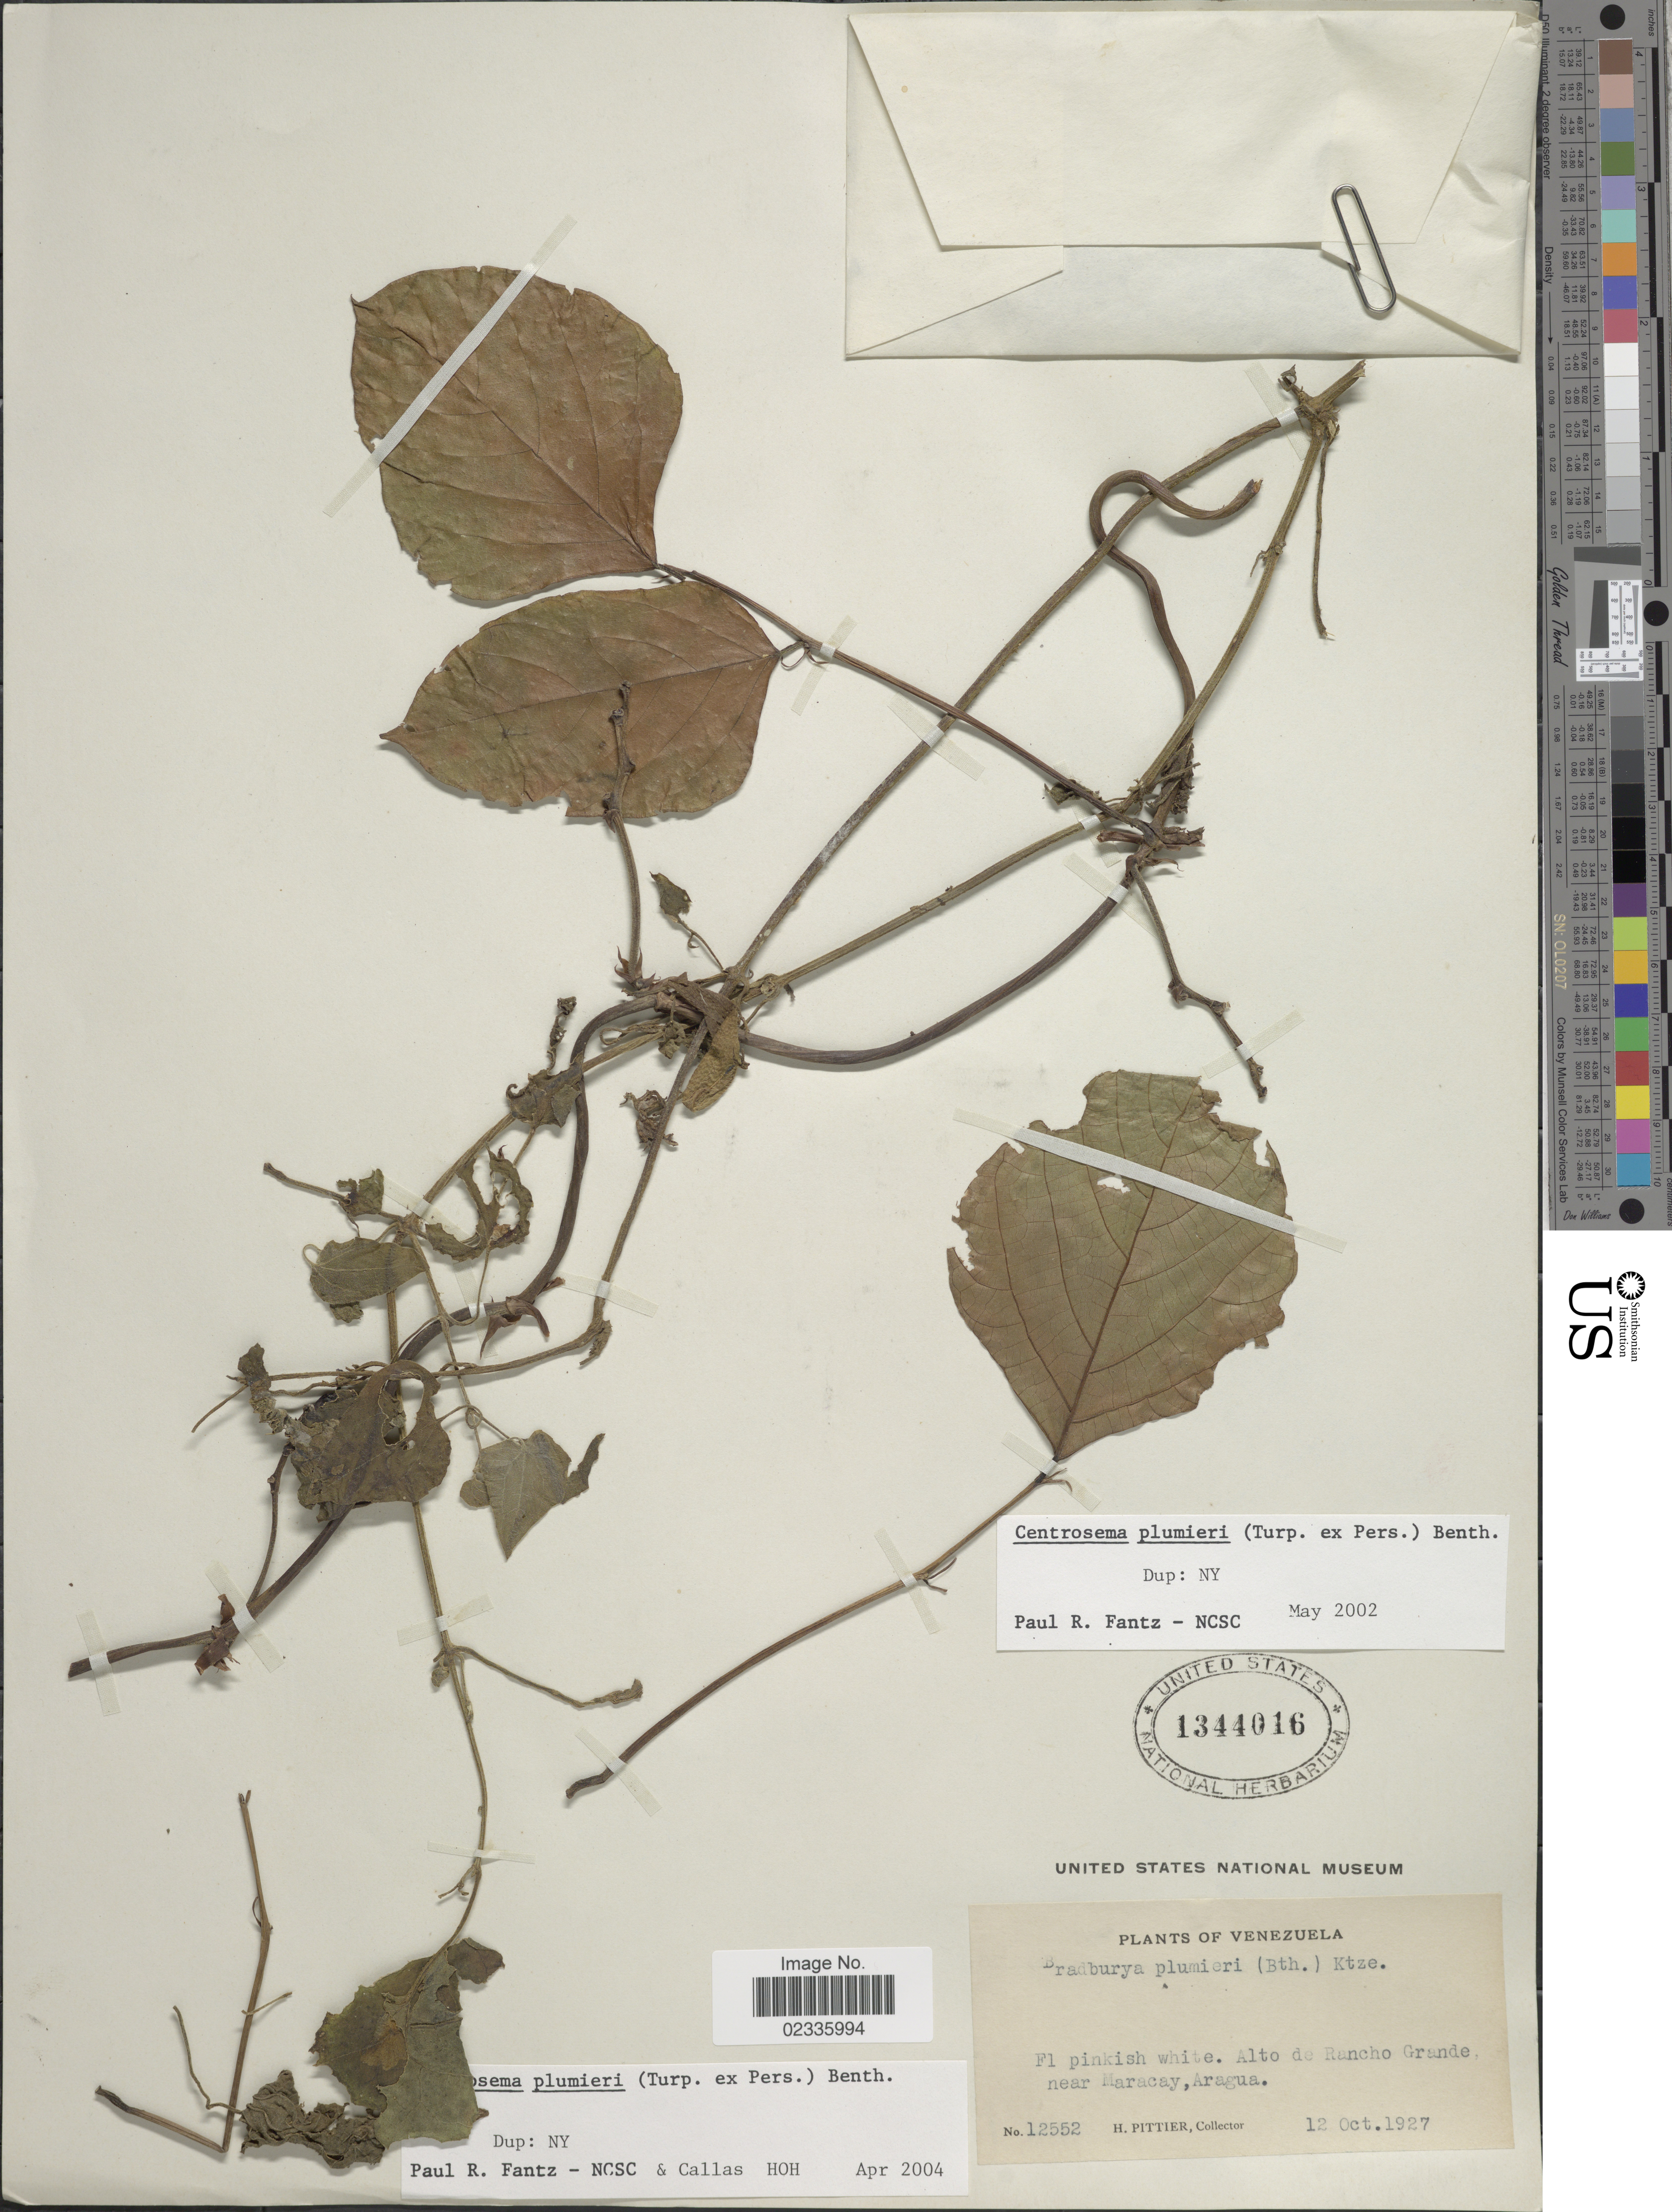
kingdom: Plantae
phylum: Tracheophyta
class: Magnoliopsida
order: Fabales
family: Fabaceae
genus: Centrosema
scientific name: Centrosema plumieri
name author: (Turpin ex Pers.) Benth.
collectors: H. F. Pittier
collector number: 12552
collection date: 1927-10-12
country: Venezuela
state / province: Aragua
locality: Alto de Rancho Grande near Maracay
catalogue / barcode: US 1344016